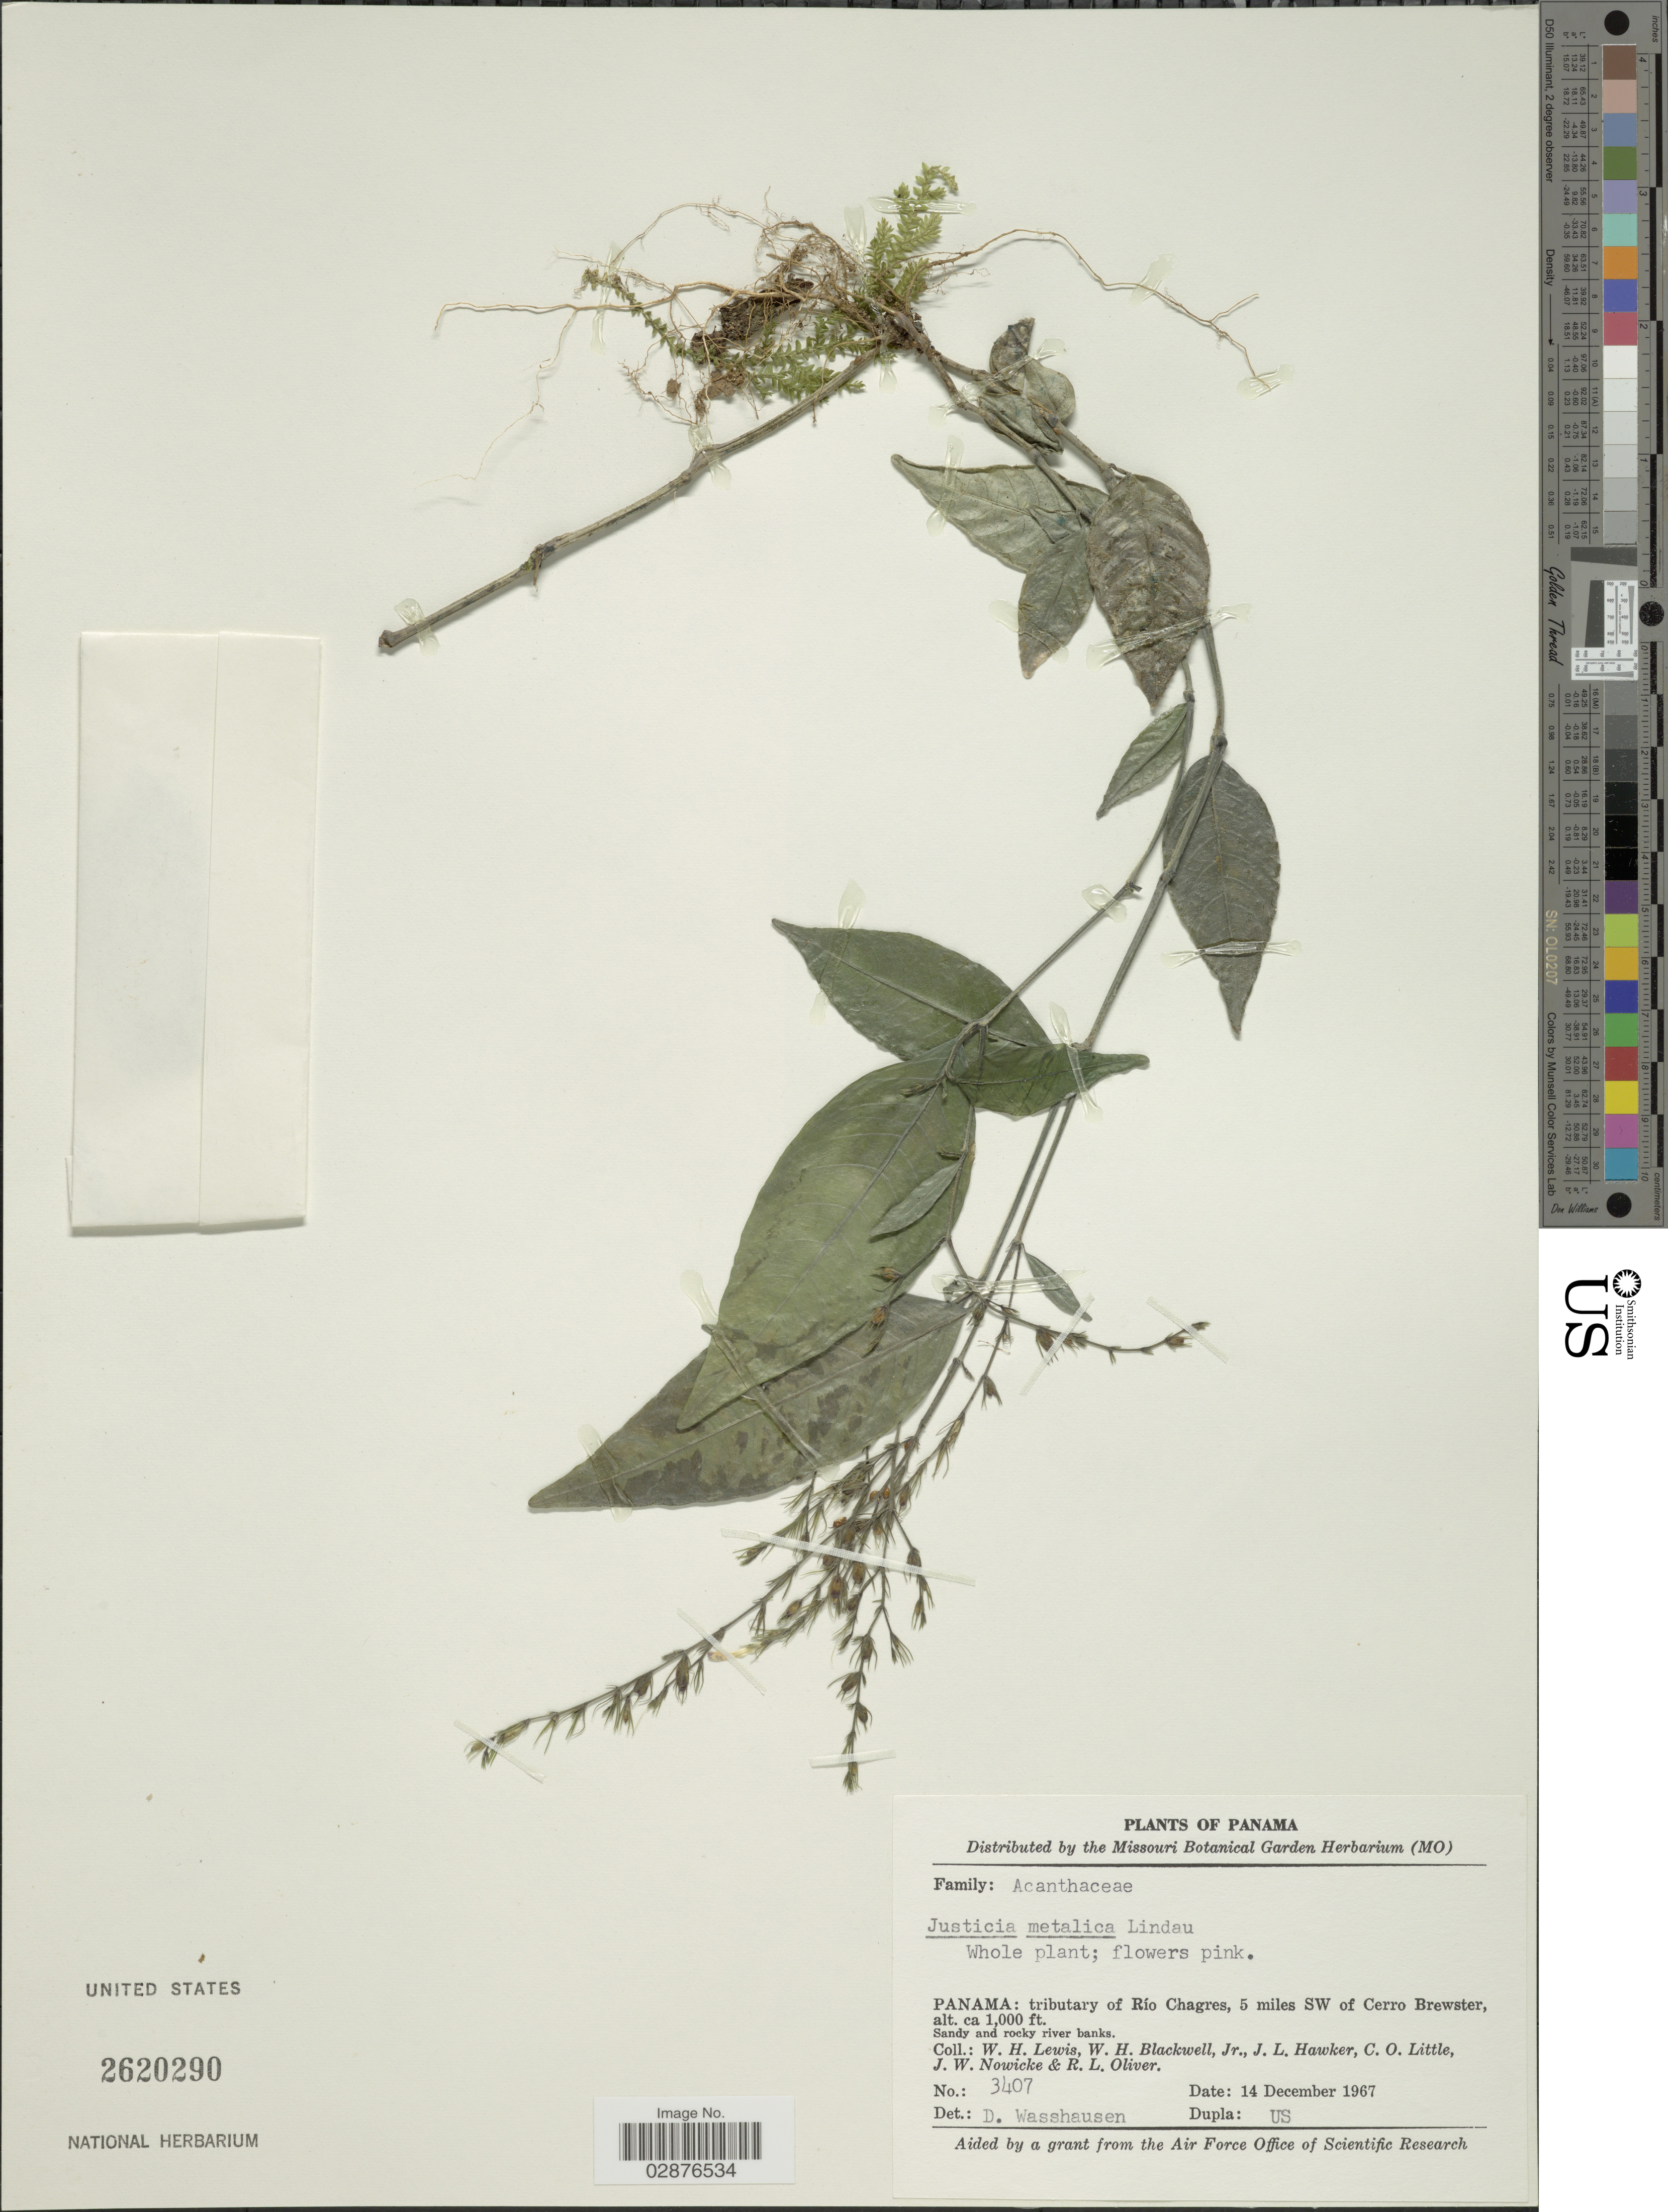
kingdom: Plantae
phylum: Tracheophyta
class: Magnoliopsida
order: Lamiales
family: Acanthaceae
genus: Justicia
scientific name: Justicia metallica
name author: Lindau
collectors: W. H. Lewis, W. H. Blackwell, J. L. Hawker, C. O. Little & et al.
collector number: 3407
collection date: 1967-12-14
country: Panama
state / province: Panamá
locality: Tributary of Río Chagres, 5 miles SW of Cerro Brewster.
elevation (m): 305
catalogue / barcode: US 2620290